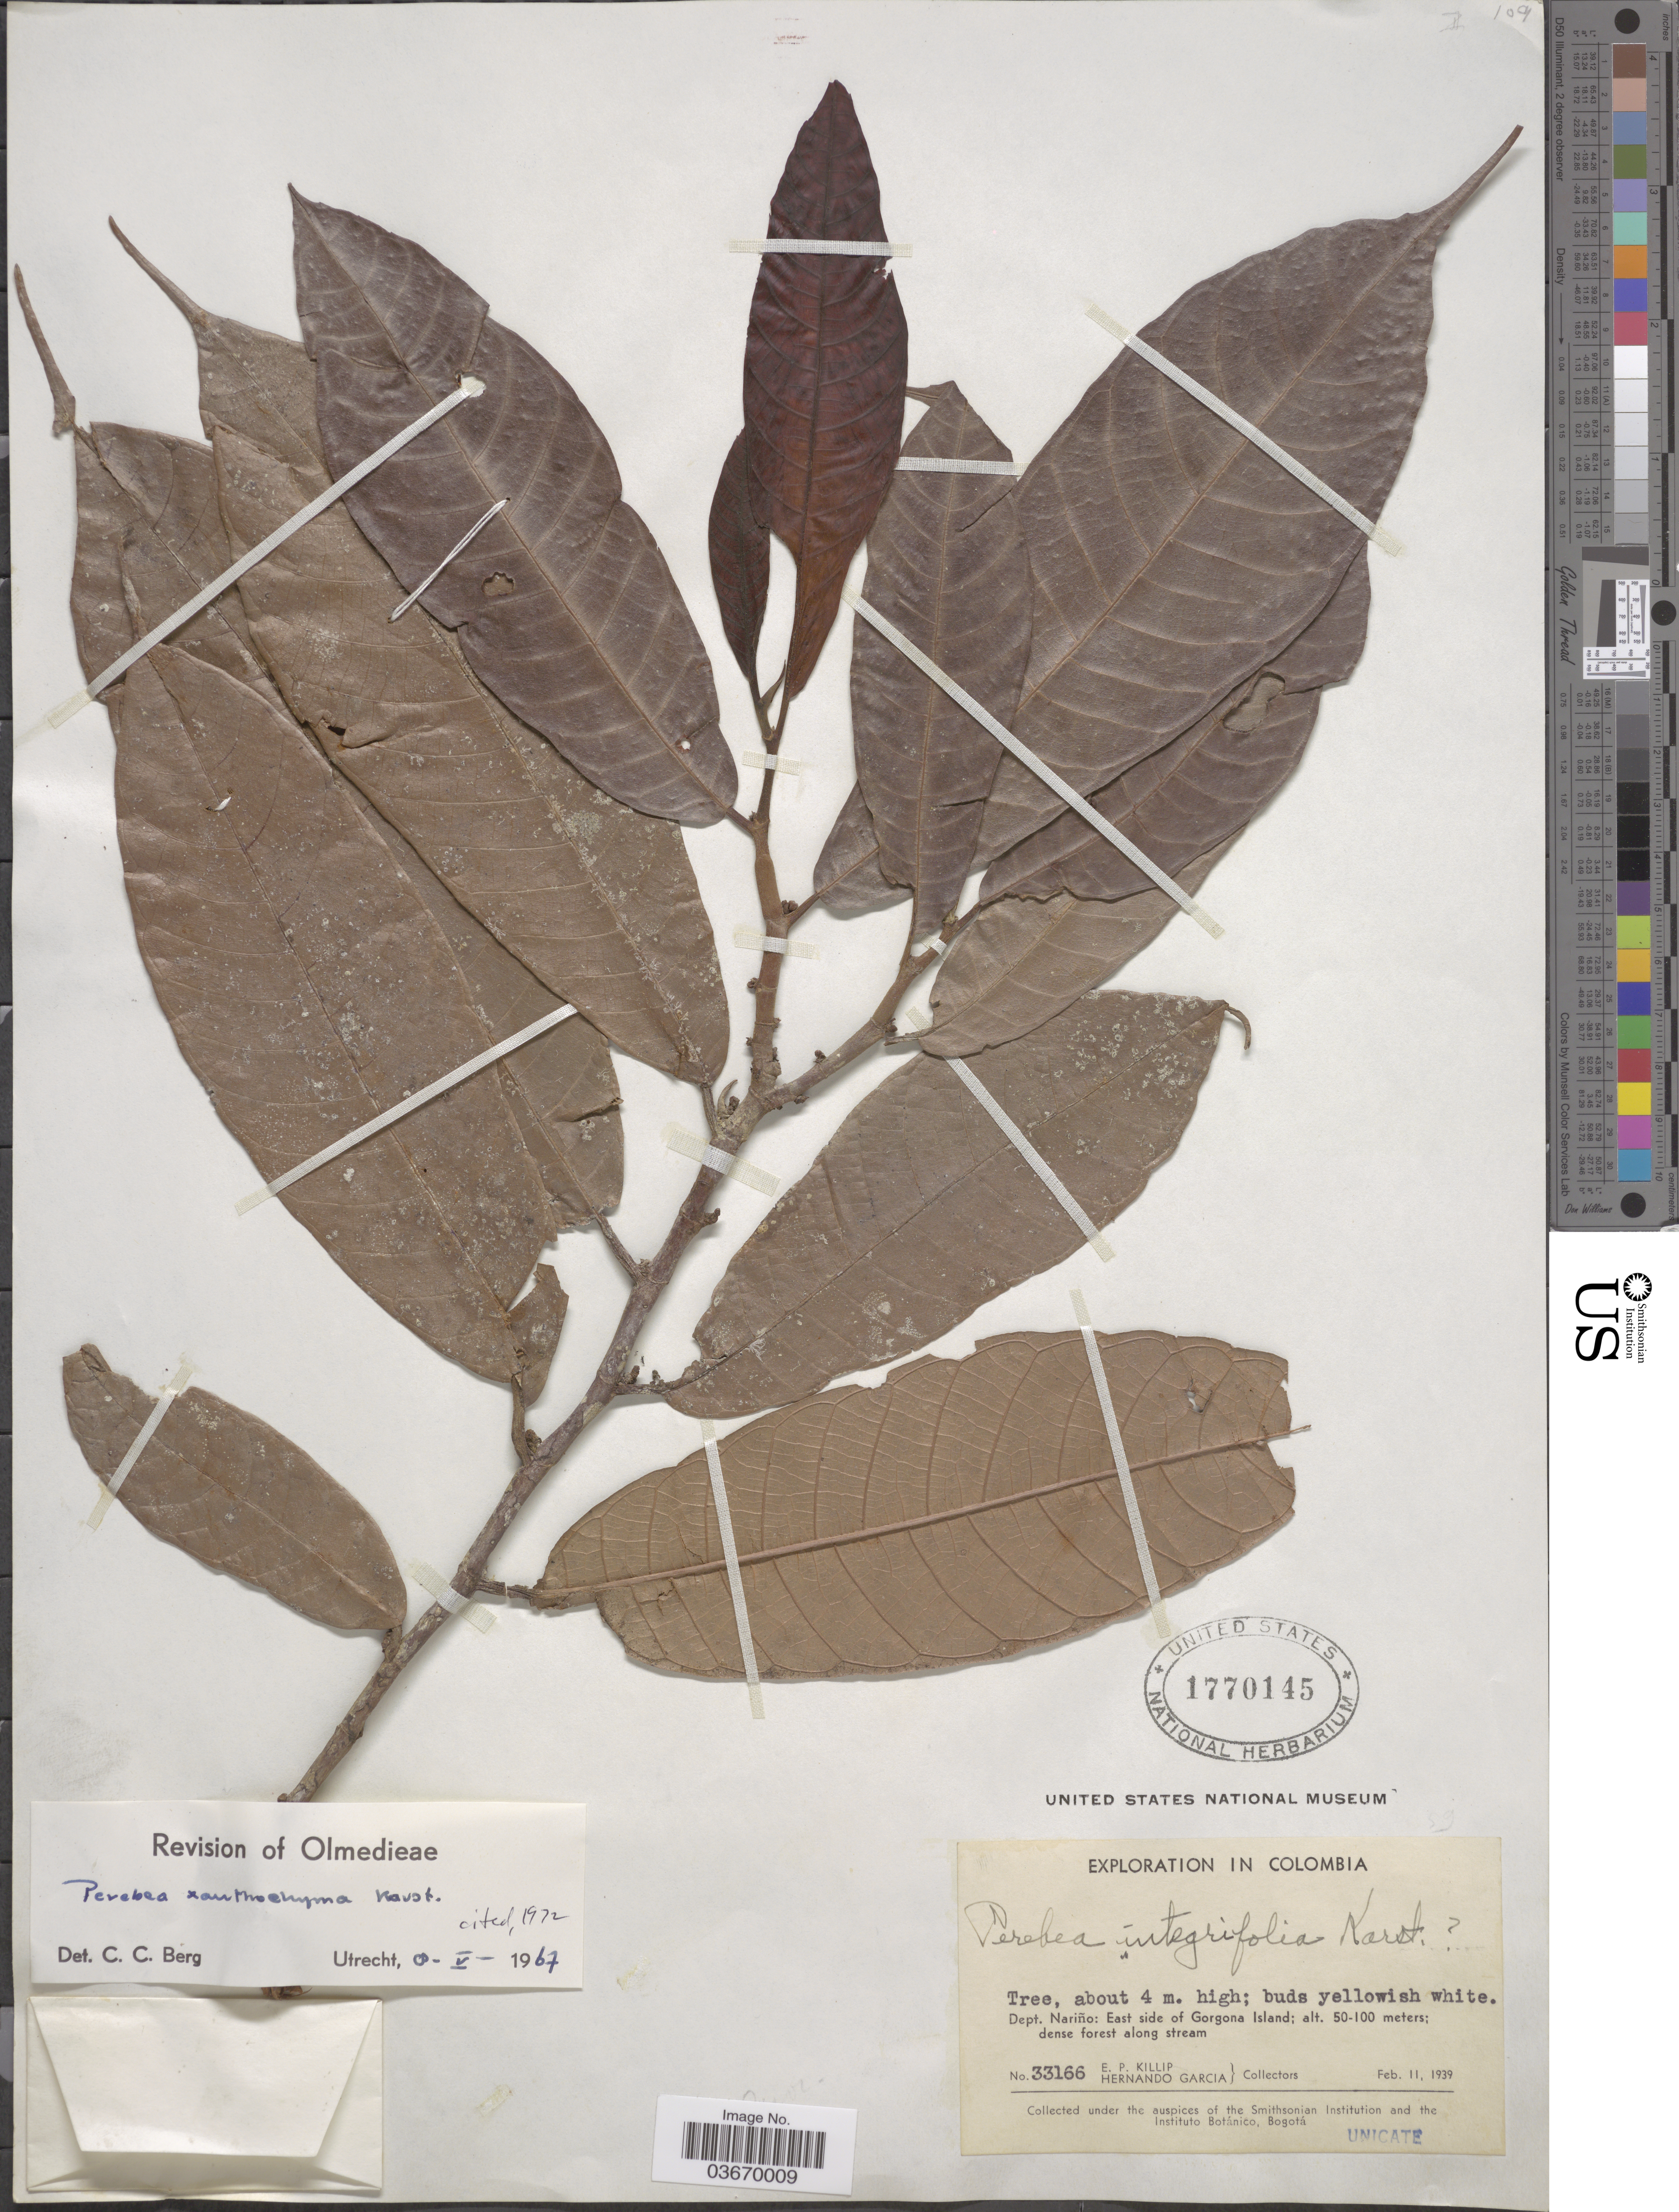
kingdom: Plantae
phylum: Tracheophyta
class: Magnoliopsida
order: Rosales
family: Moraceae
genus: Perebea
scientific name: Perebea xanthochyma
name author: H. Karst.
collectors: E. P. Killip & H. Garcia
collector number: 33166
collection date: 1939-02-11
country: Colombia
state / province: Nariño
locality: Dept. Nariño: East side of Gorgona Island.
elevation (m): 50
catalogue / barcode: US 1770145